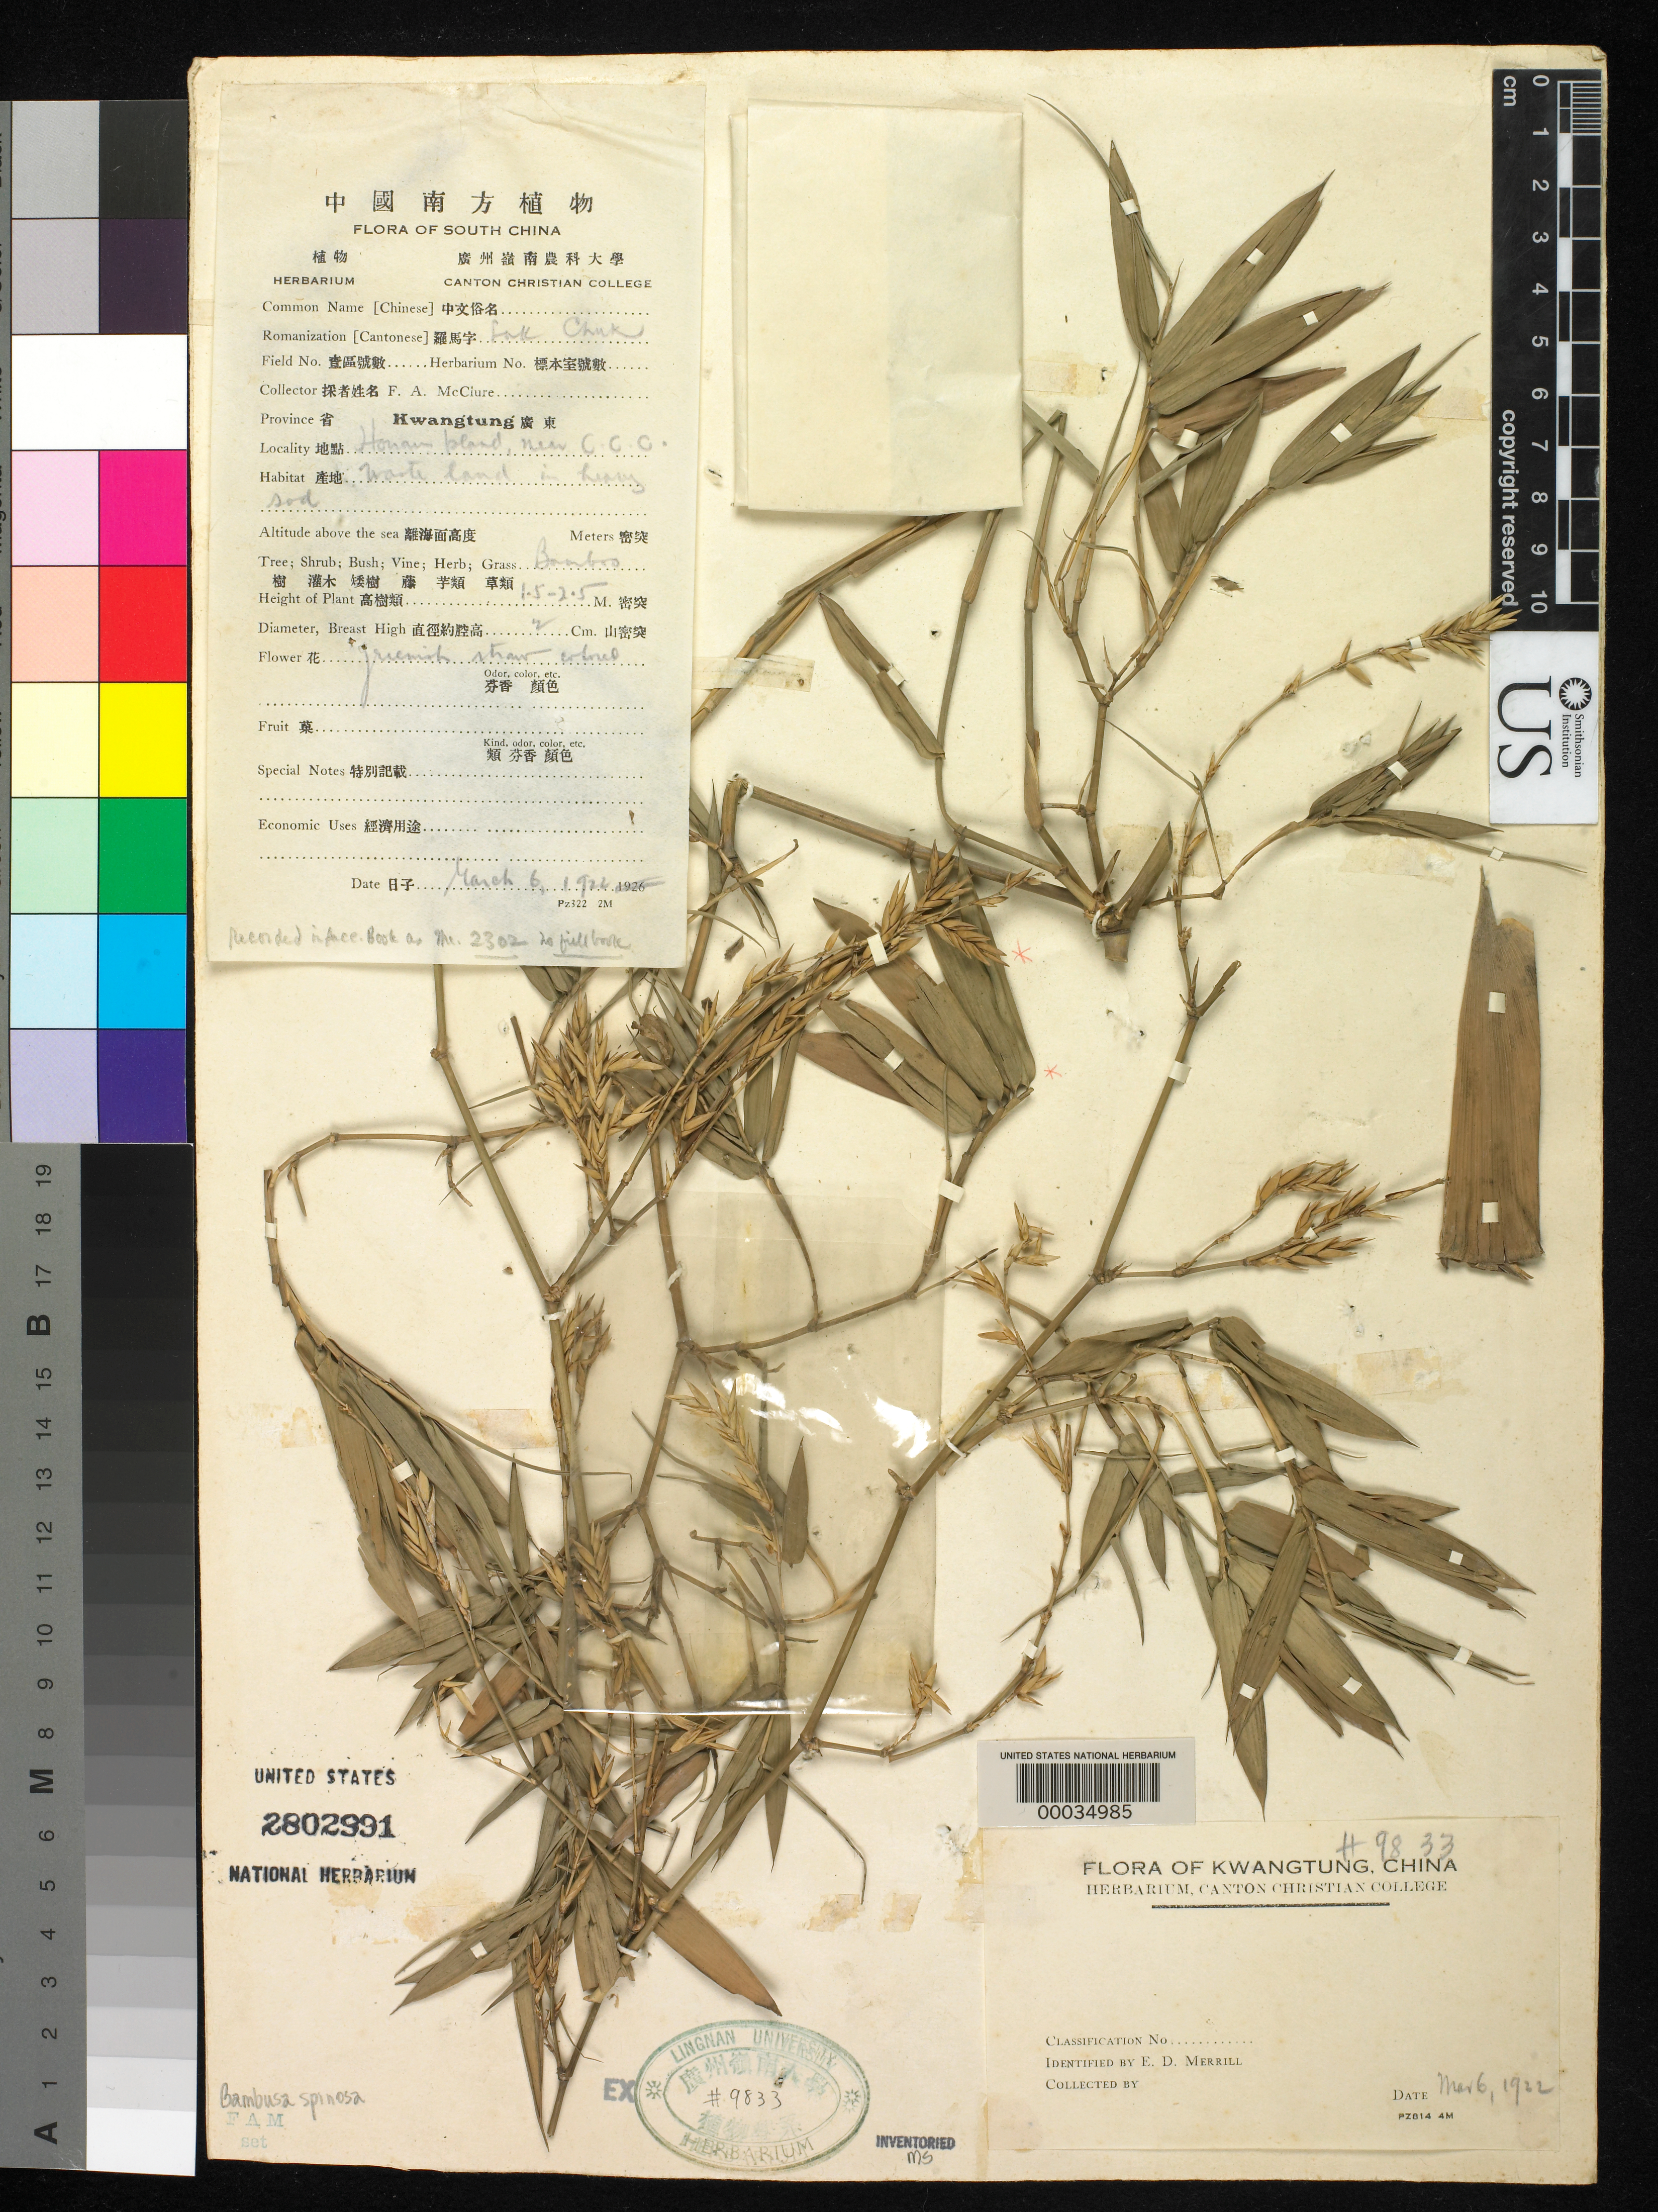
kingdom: Plantae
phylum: Tracheophyta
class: Liliopsida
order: Poales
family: Poaceae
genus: Bambusa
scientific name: Bambusa spinosa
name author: Roxb.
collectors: F. A. McClure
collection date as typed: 06 Mar 1922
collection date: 1922-03-06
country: China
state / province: Guangdong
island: Honam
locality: Honam isl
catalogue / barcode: US 2802991